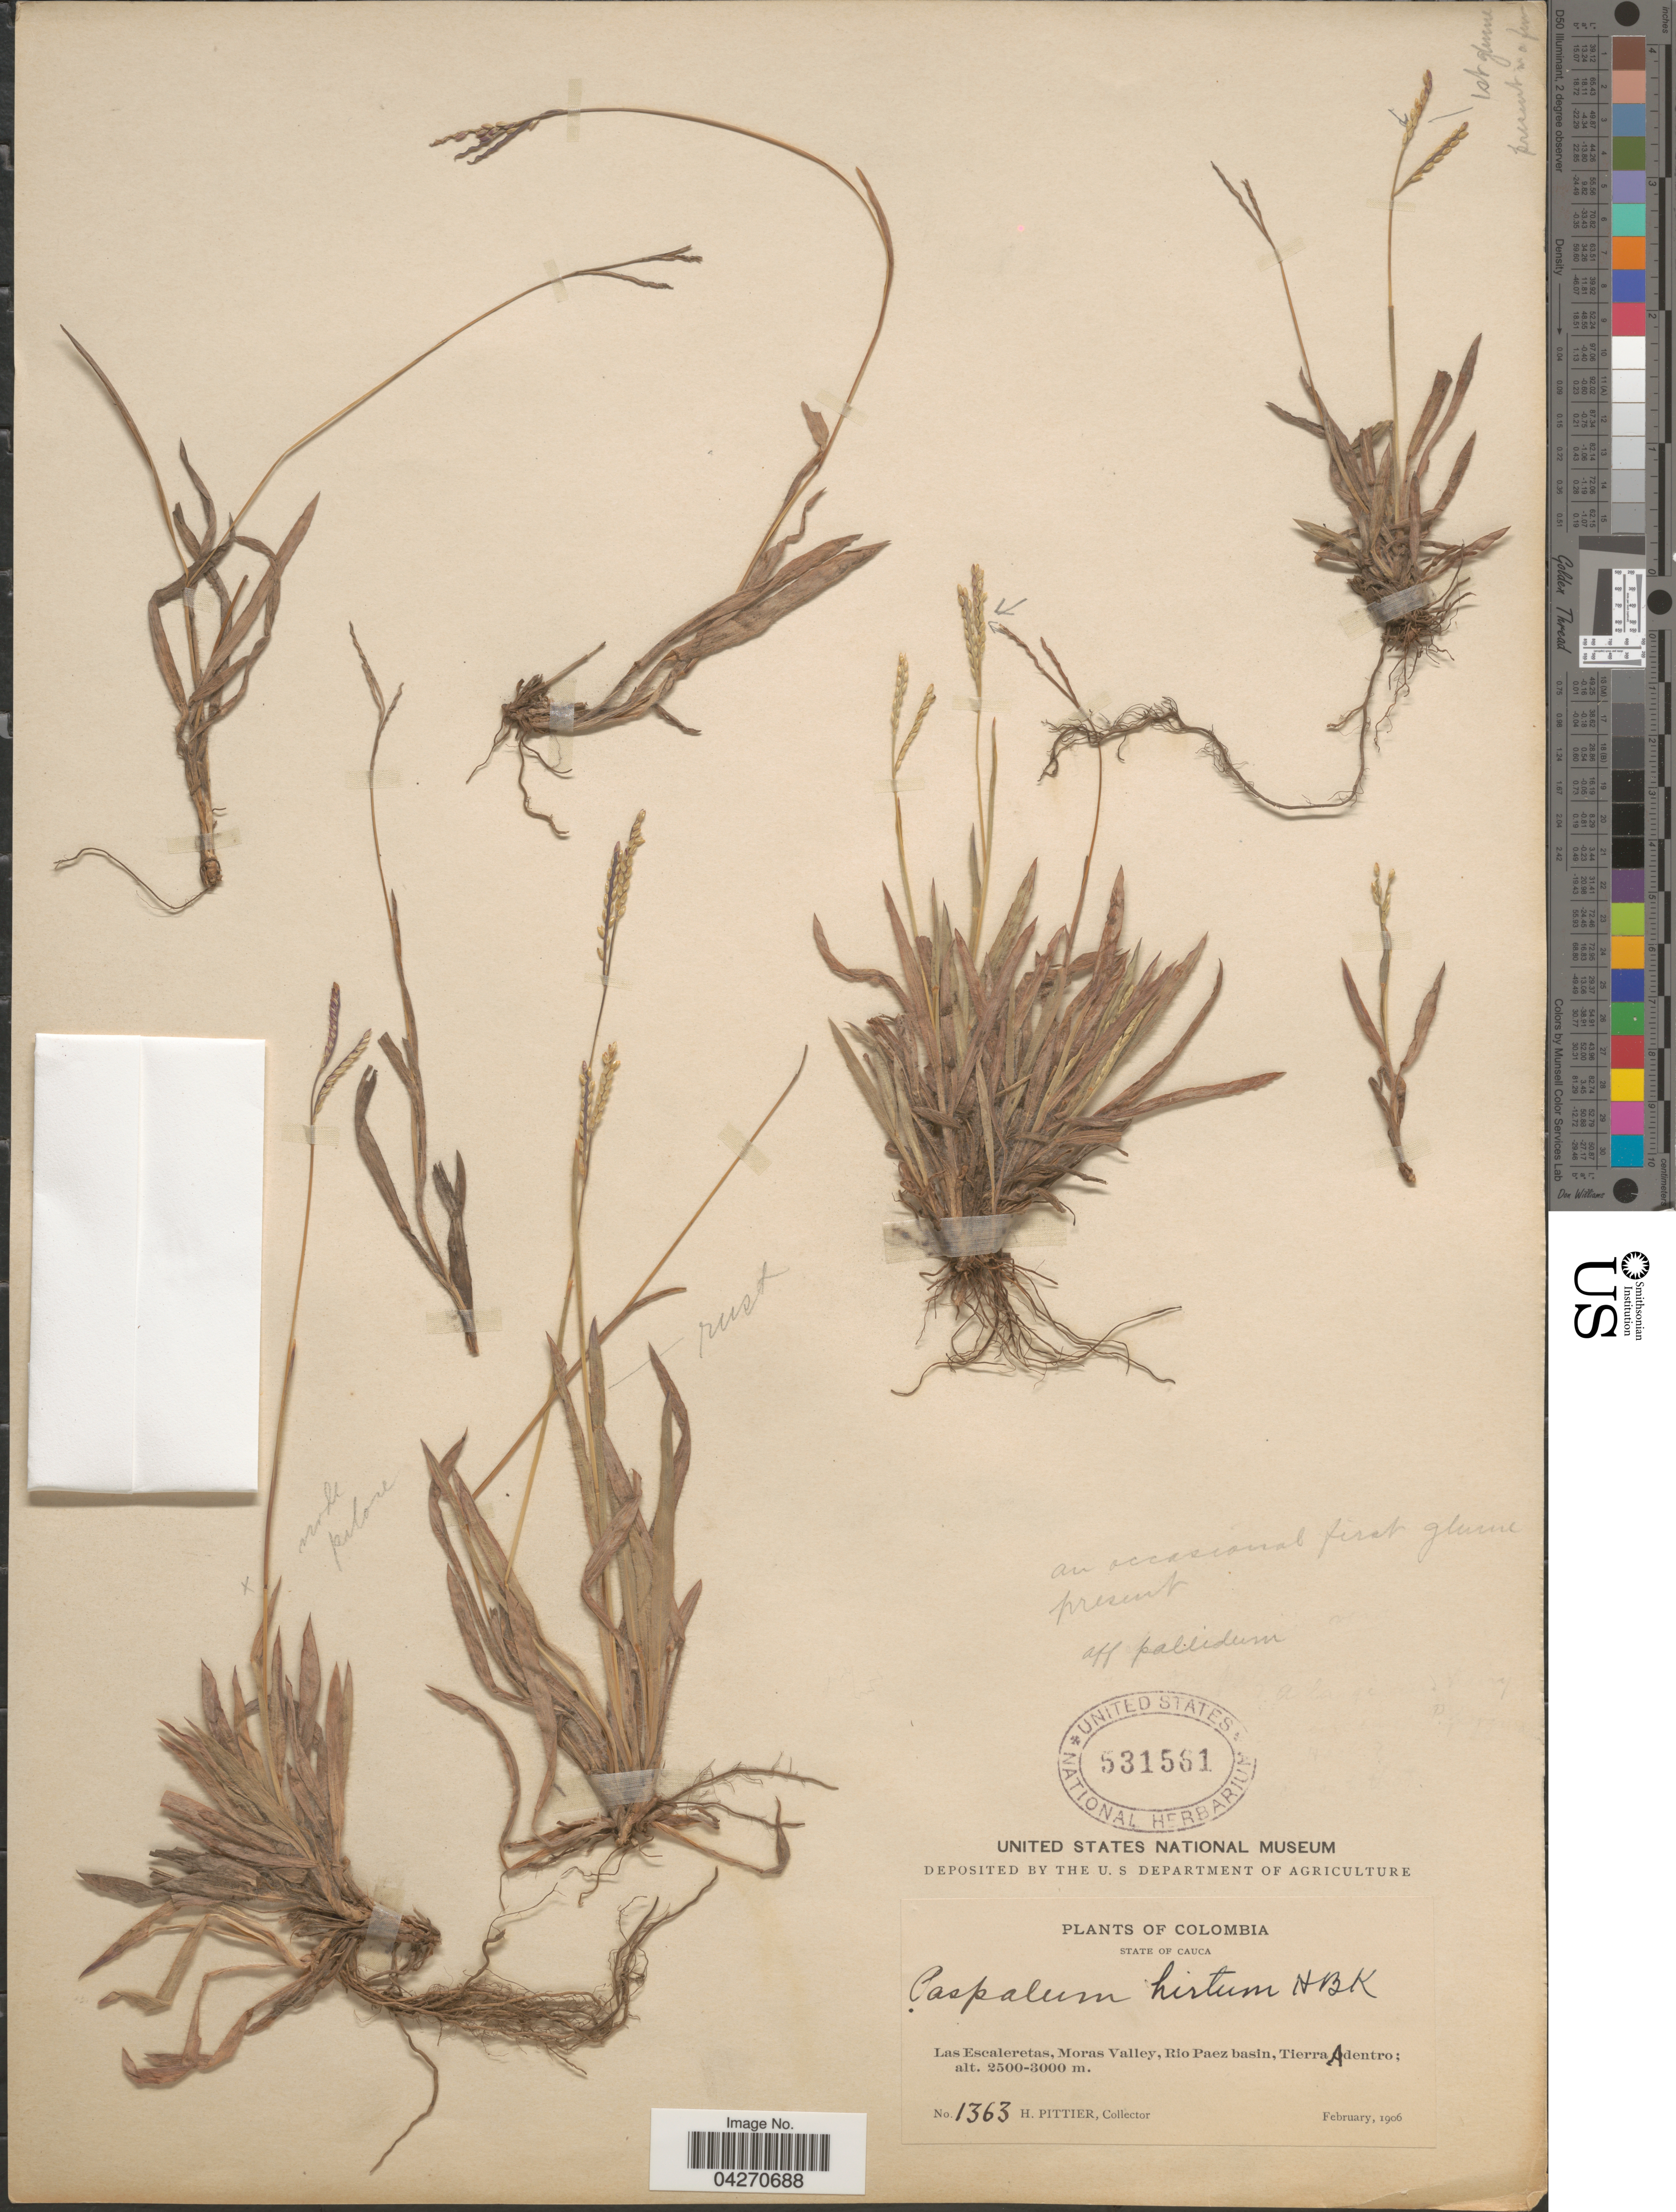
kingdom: Plantae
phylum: Tracheophyta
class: Liliopsida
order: Poales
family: Poaceae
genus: Paspalum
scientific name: Paspalum hirtum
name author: Kunth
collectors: H. F. Pittier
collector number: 1363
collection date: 1906-02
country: Colombia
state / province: Cauca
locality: Las Escaleretas, Moras Valley, Rio Paez basin, Tierra Adentero.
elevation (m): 2500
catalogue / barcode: US 531561